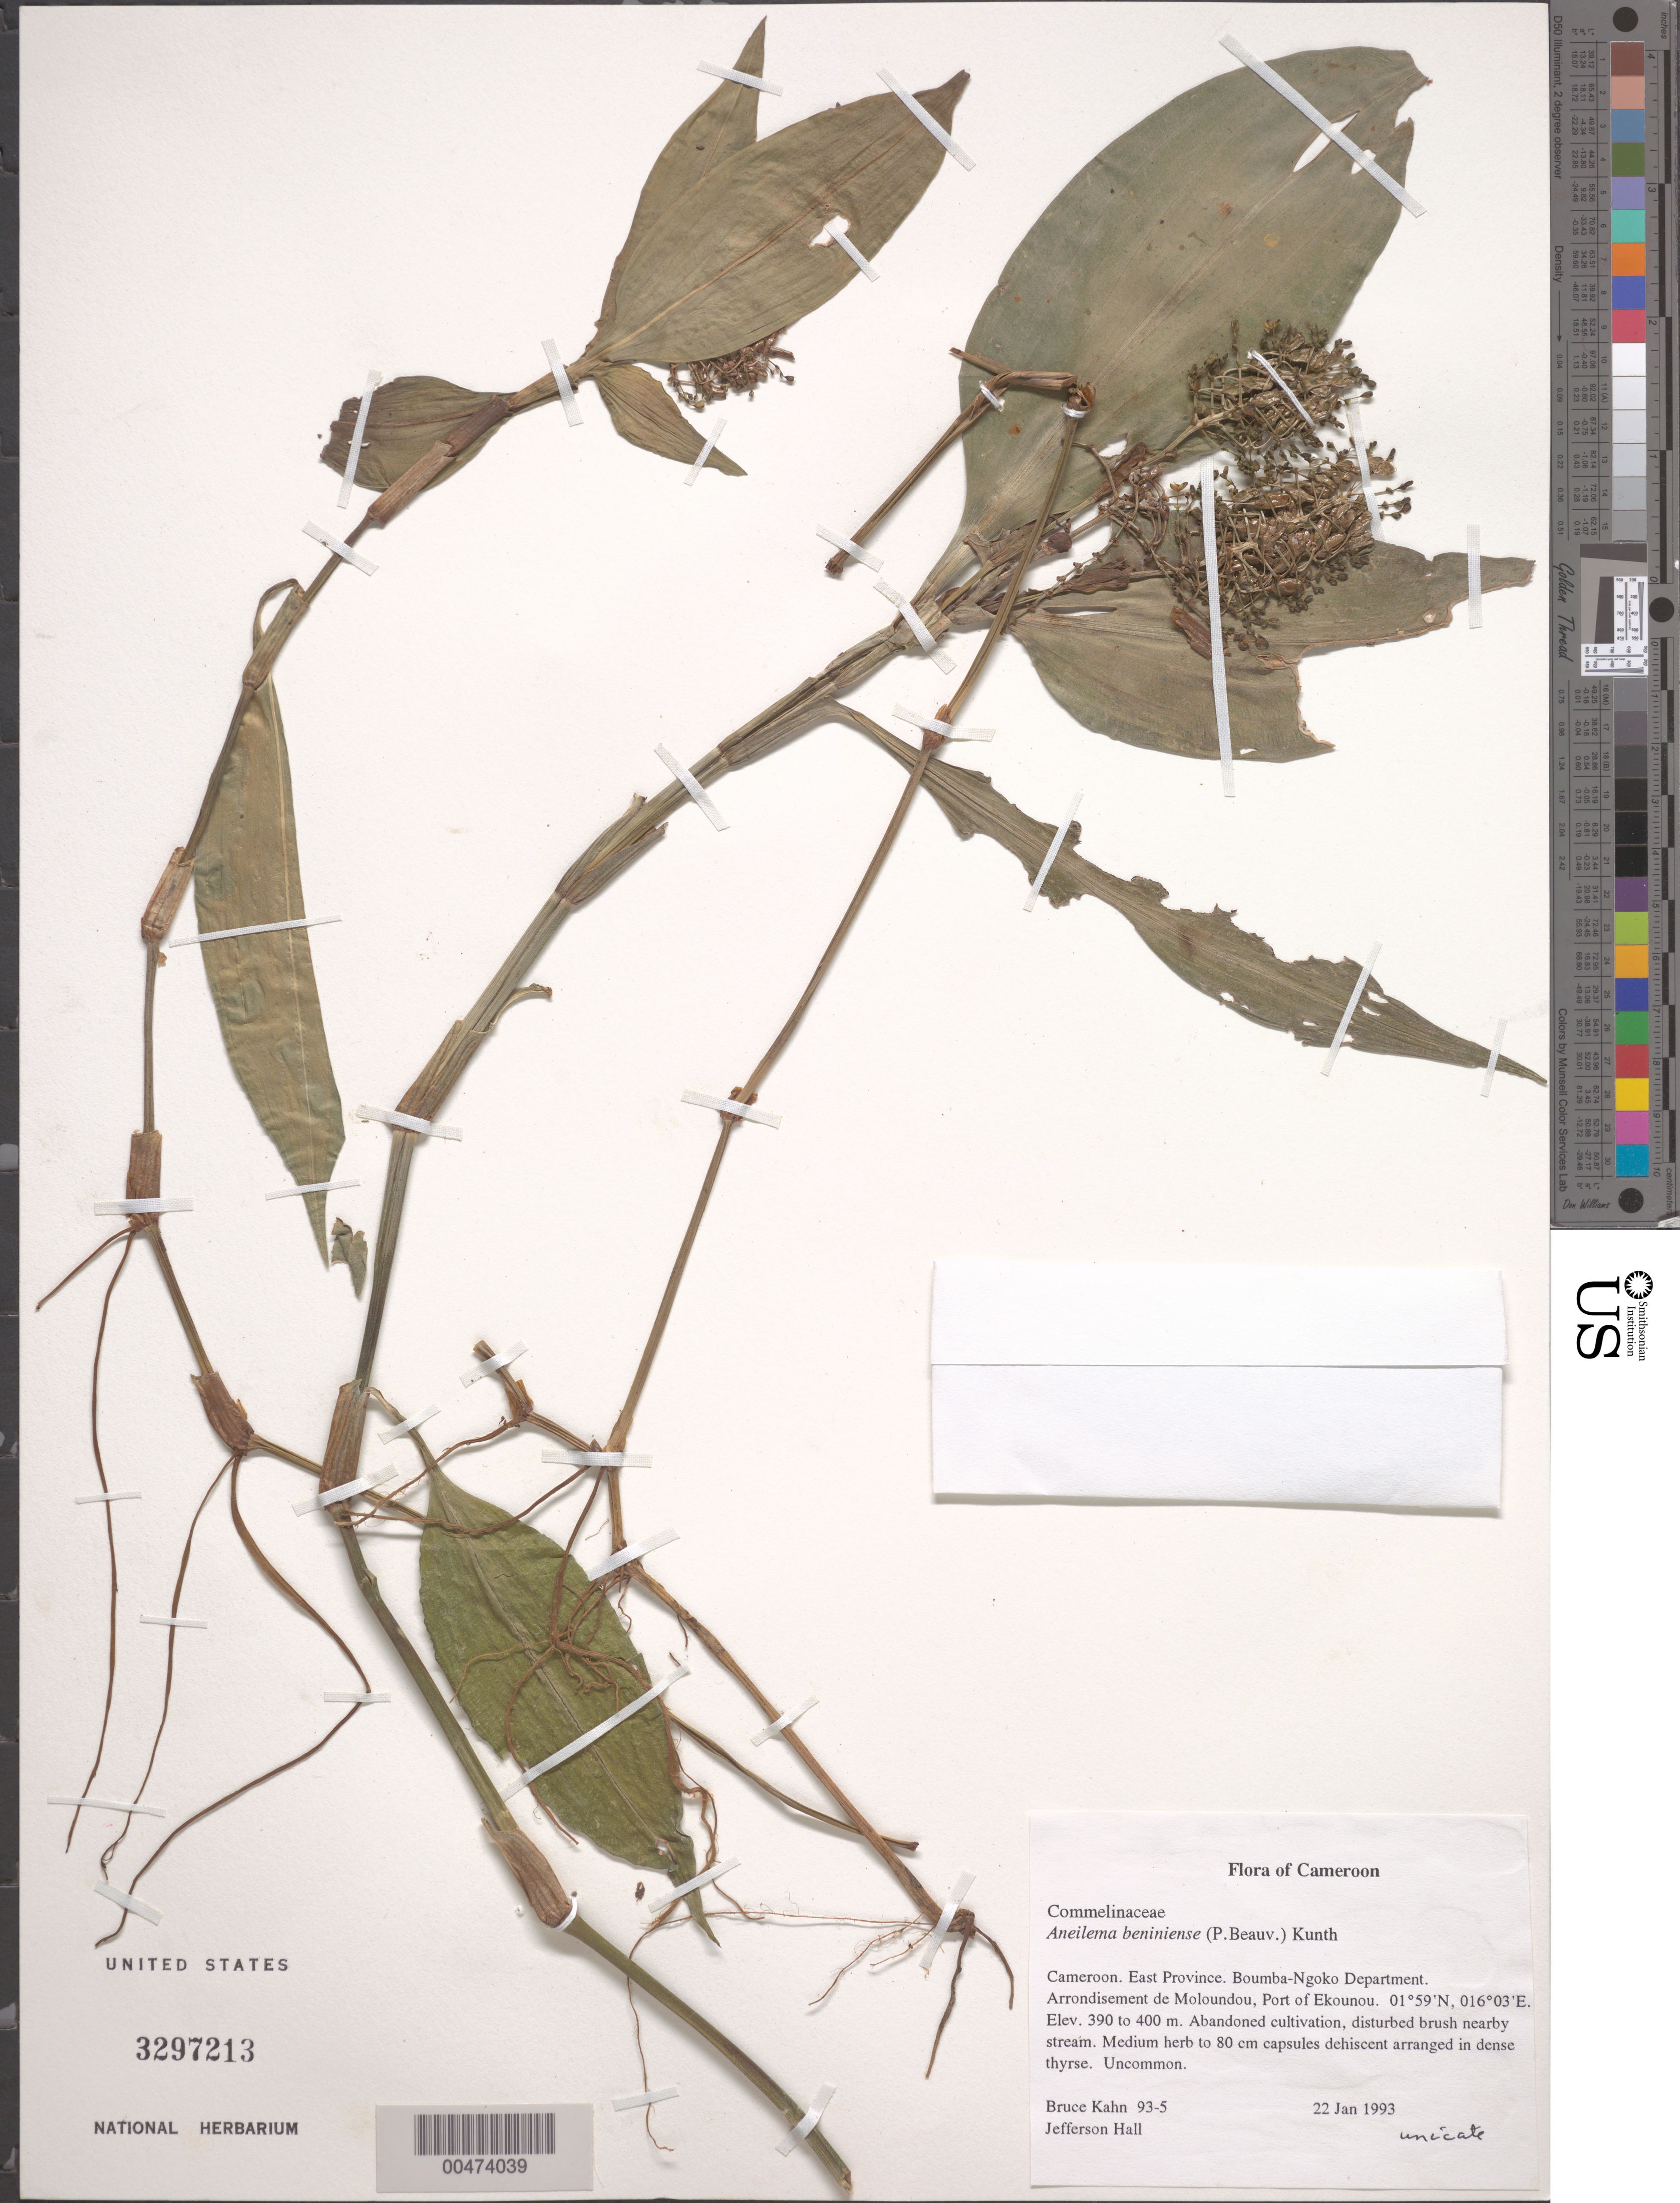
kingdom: Plantae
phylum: Tracheophyta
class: Liliopsida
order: Commelinales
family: Commelinaceae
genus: Aneilema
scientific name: Aneilema beniniense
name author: (P. Beauv.) Kunth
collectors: B. Kahn & J. Hall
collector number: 93-5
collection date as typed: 22 Jan 1993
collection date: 1993-01-22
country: Cameroon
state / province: Est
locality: Boumba-ngoko, moloundou arrondissement, lipondji, ekounou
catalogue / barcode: US 3297213